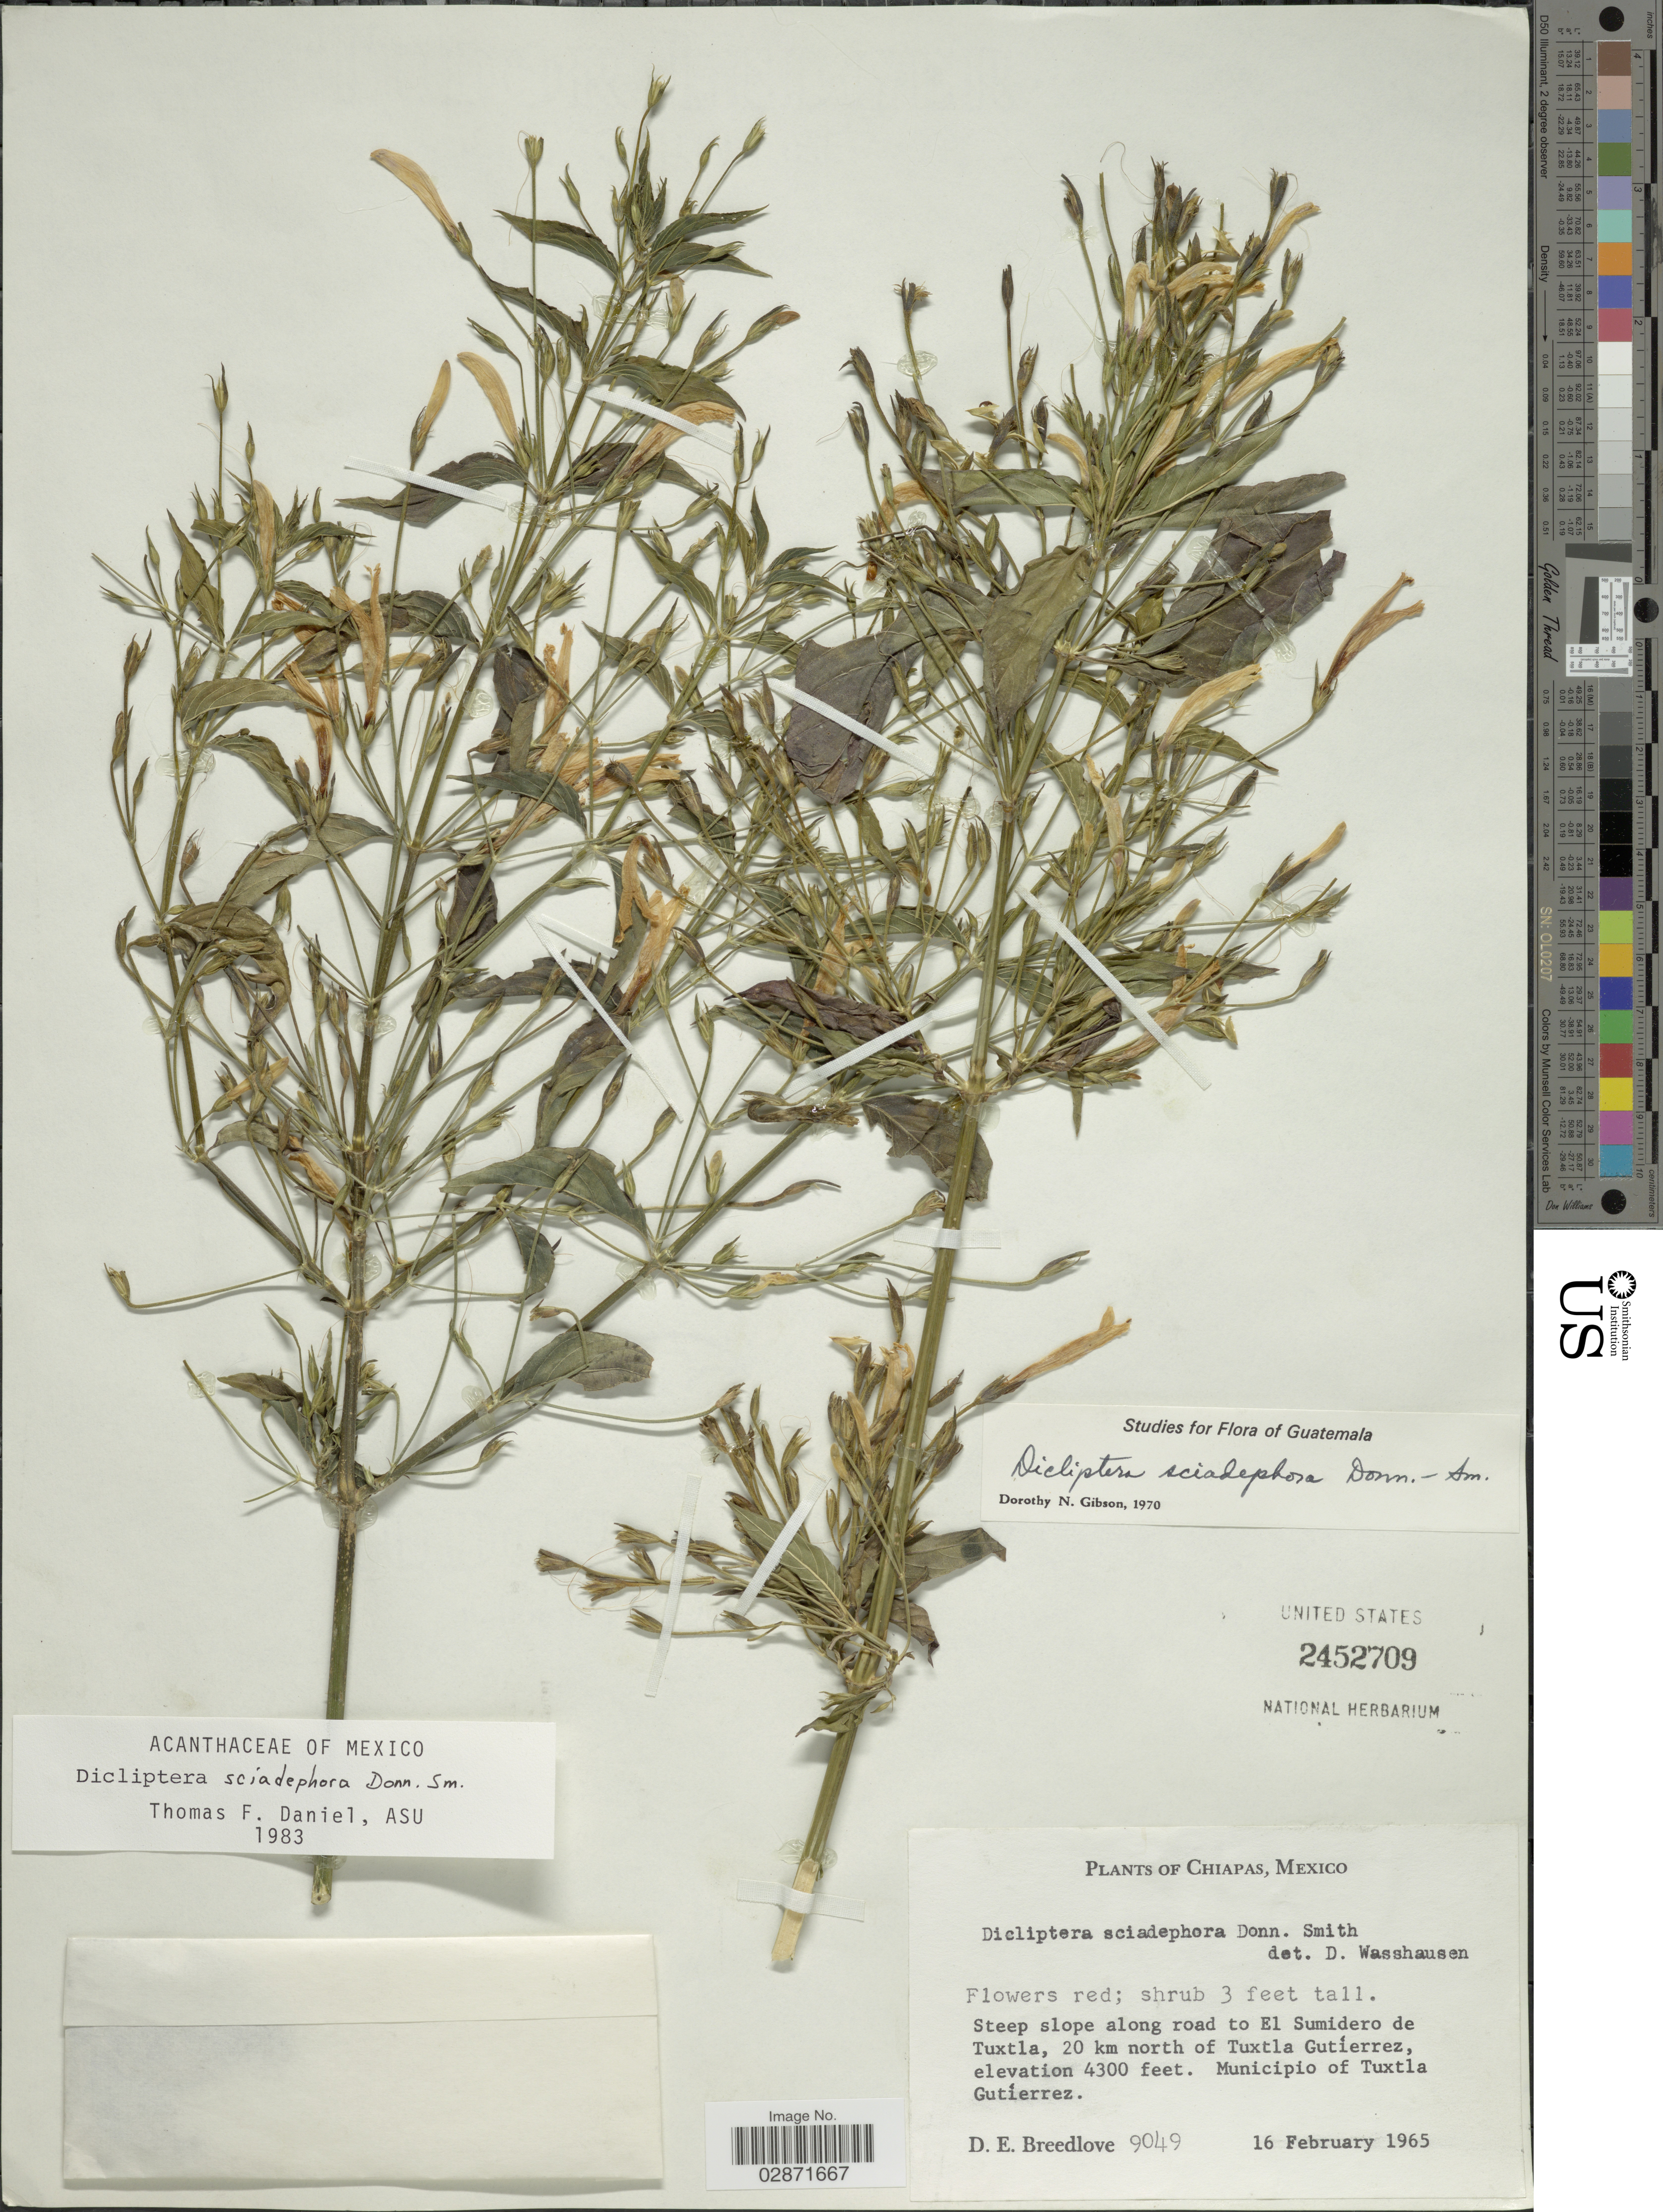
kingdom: Plantae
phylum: Tracheophyta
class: Magnoliopsida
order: Lamiales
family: Acanthaceae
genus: Dicliptera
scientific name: Dicliptera sciadephora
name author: Donn. Sm.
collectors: D. E. Breedlove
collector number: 9049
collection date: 1965-02-16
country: Mexico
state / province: Chiapas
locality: Steep slope along road to El Sumidero de Tuxtla, 20 km north of Tuxtla Gutiérrez, Municipio of Tuxtla Gutiérrez. .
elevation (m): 1311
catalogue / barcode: US 2452709